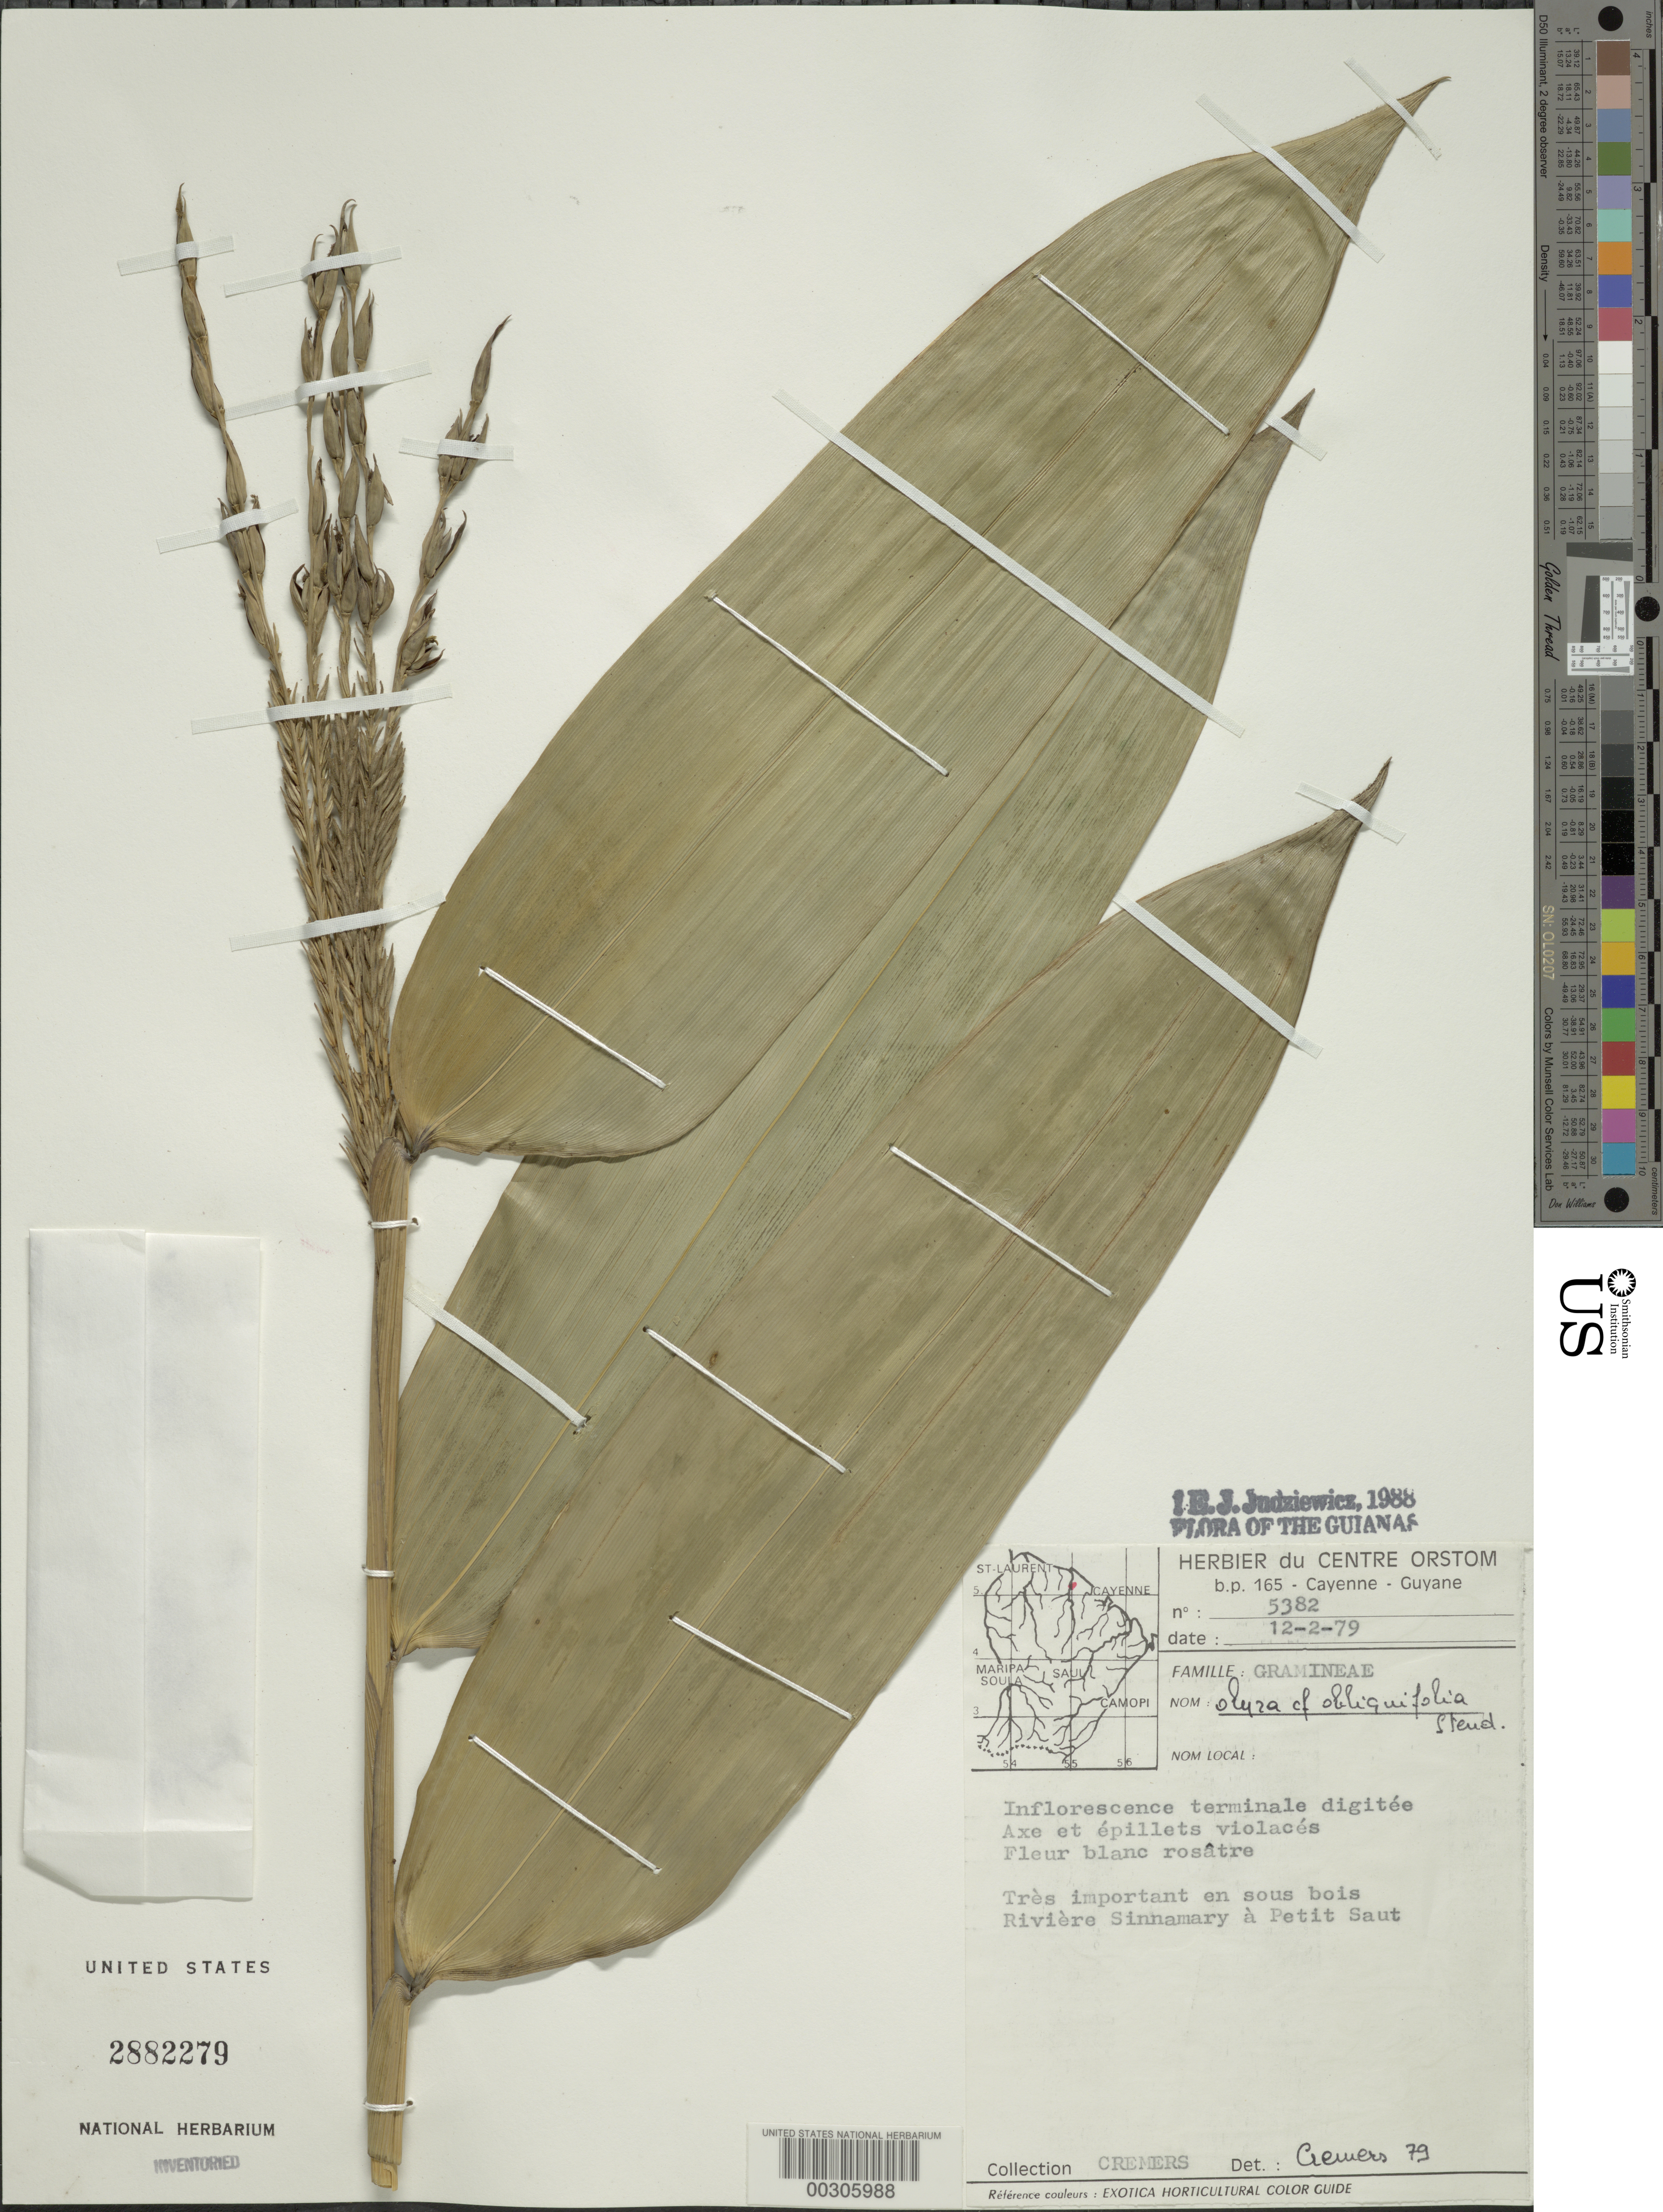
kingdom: Plantae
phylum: Tracheophyta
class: Liliopsida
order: Poales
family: Poaceae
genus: Olyra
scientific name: Olyra obliquifolia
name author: Steud.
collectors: G. Cremers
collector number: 5382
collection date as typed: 12 Feb 1979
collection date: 1979-02-12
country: French Guiana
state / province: Cayenne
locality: Cayenne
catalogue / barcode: US 2882279